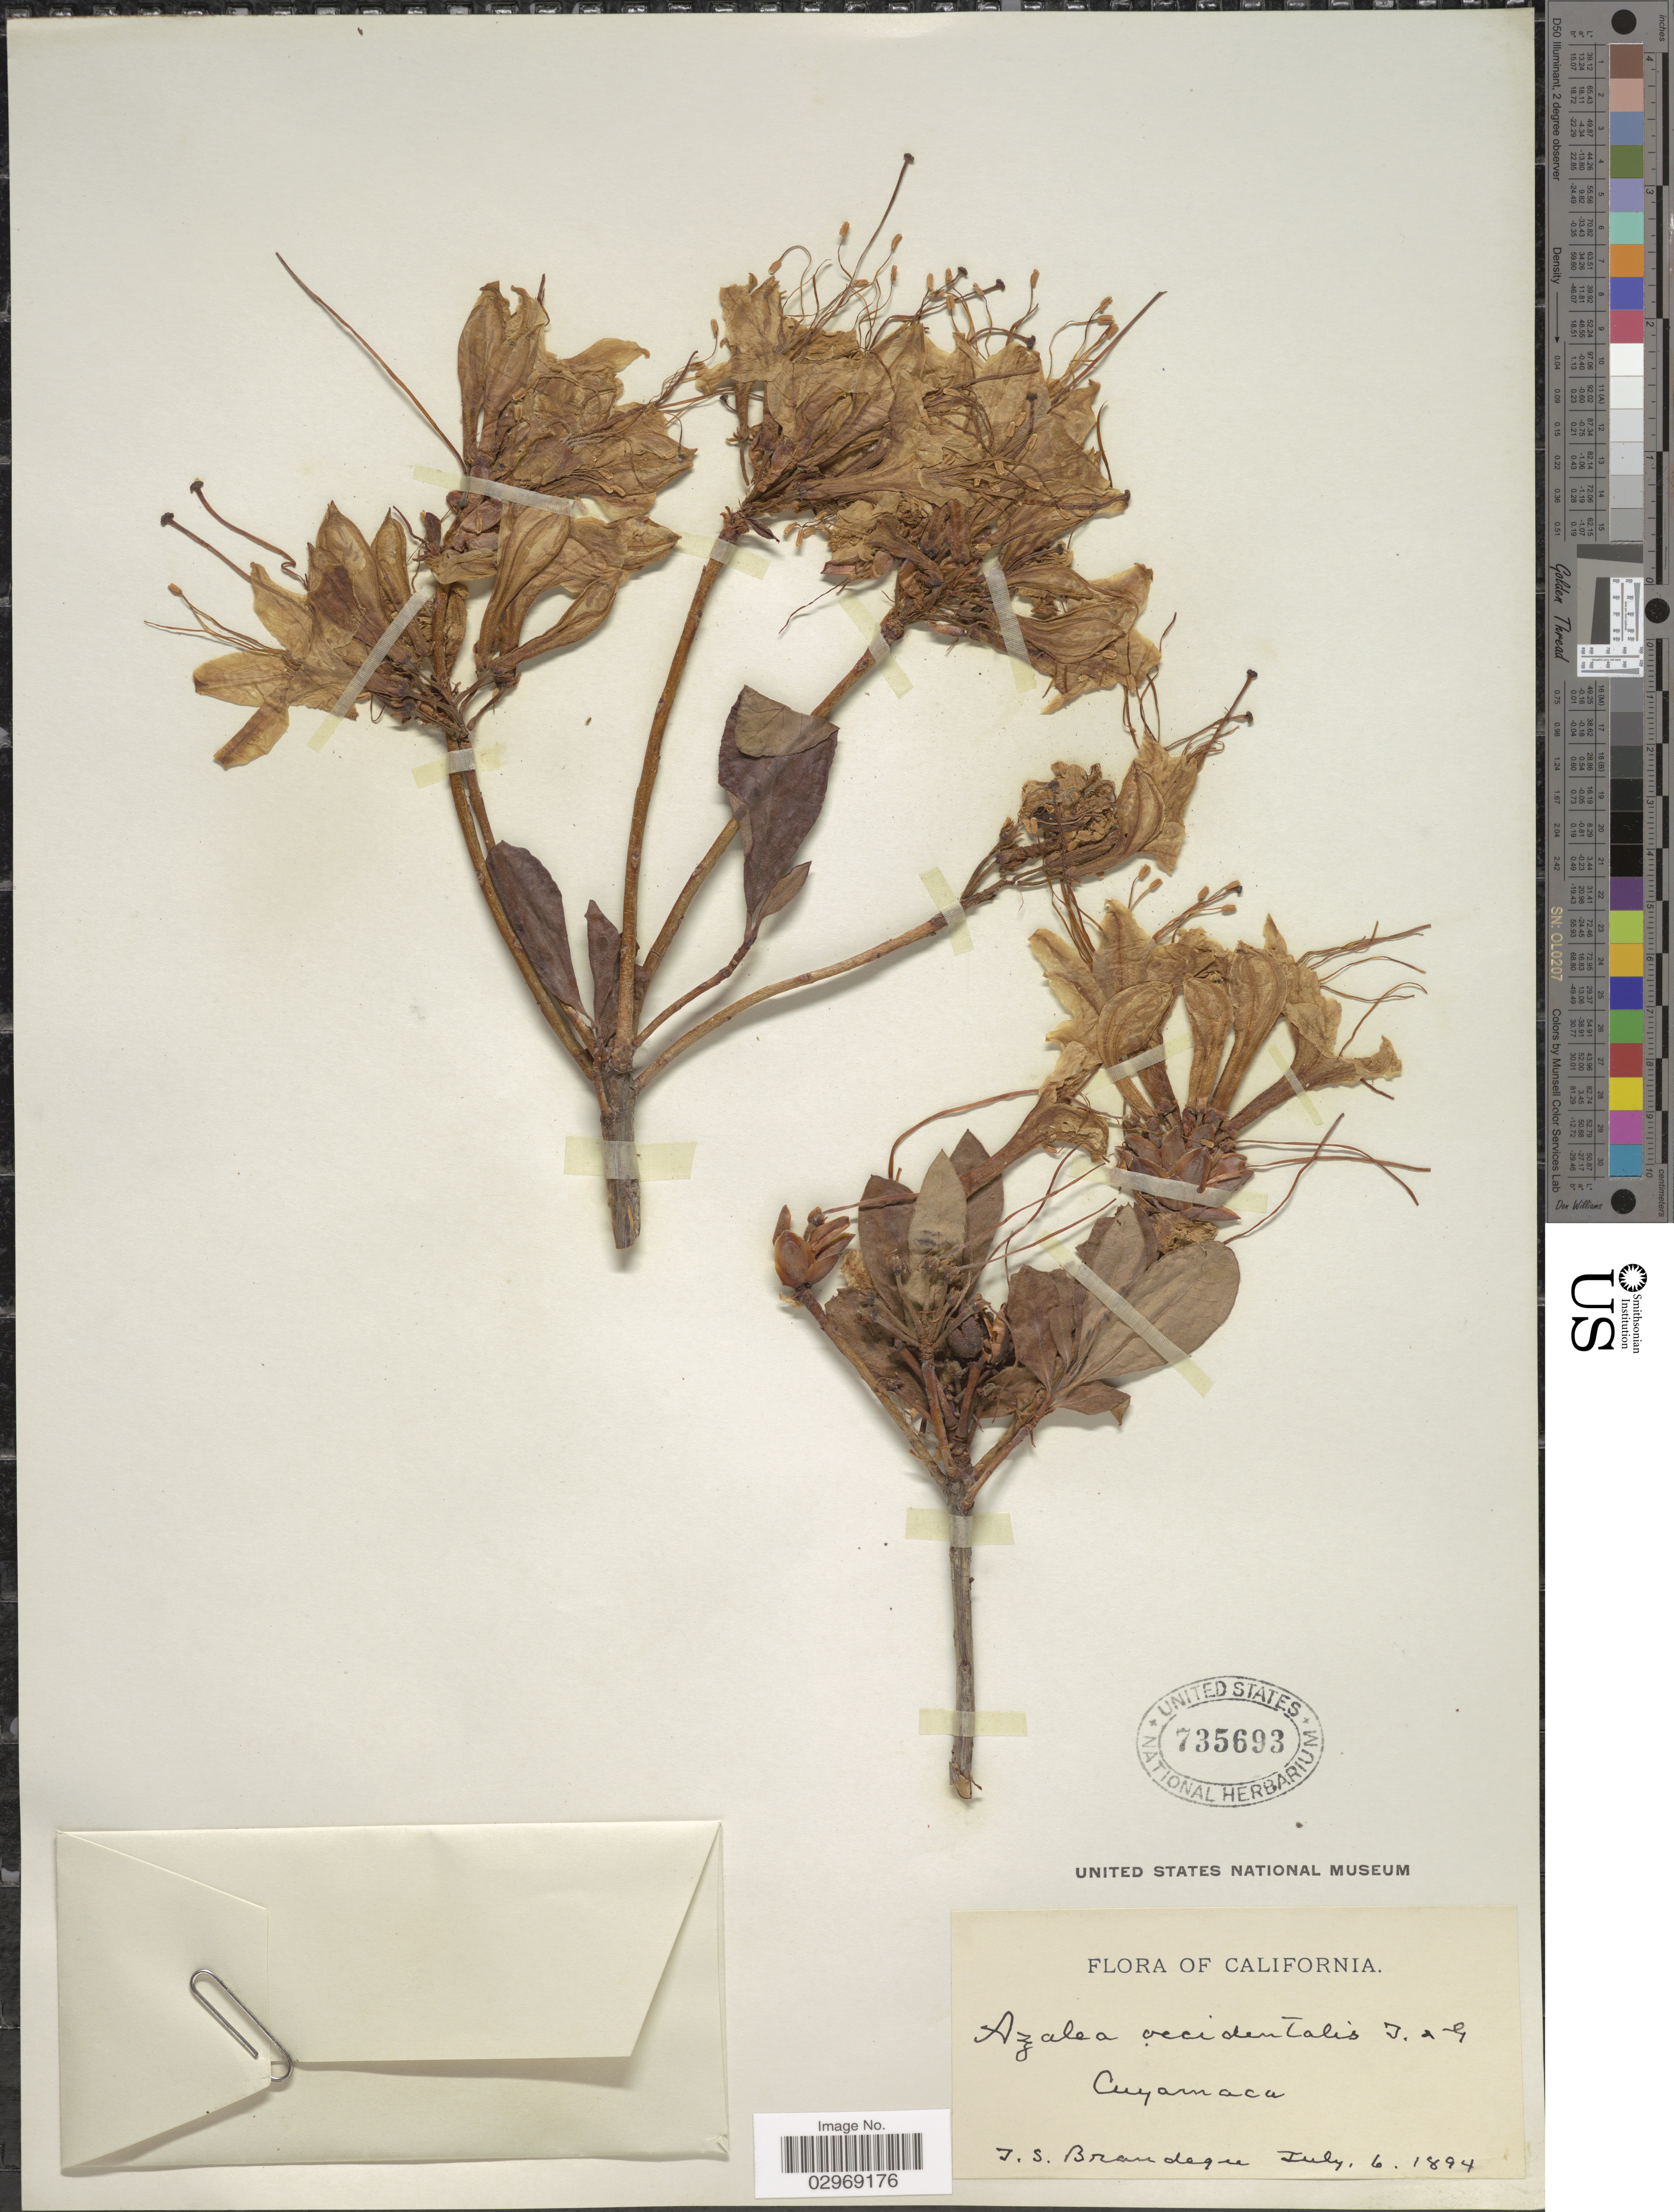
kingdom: Plantae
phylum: Tracheophyta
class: Magnoliopsida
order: Ericales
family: Ericaceae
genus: Rhododendron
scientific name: Rhododendron occidentale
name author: (Torr. & A. Gray) A. Gray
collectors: T. S. Brandegee (herbarium)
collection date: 1894-07-06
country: United States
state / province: California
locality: Cuyamaca.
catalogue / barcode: US 735693